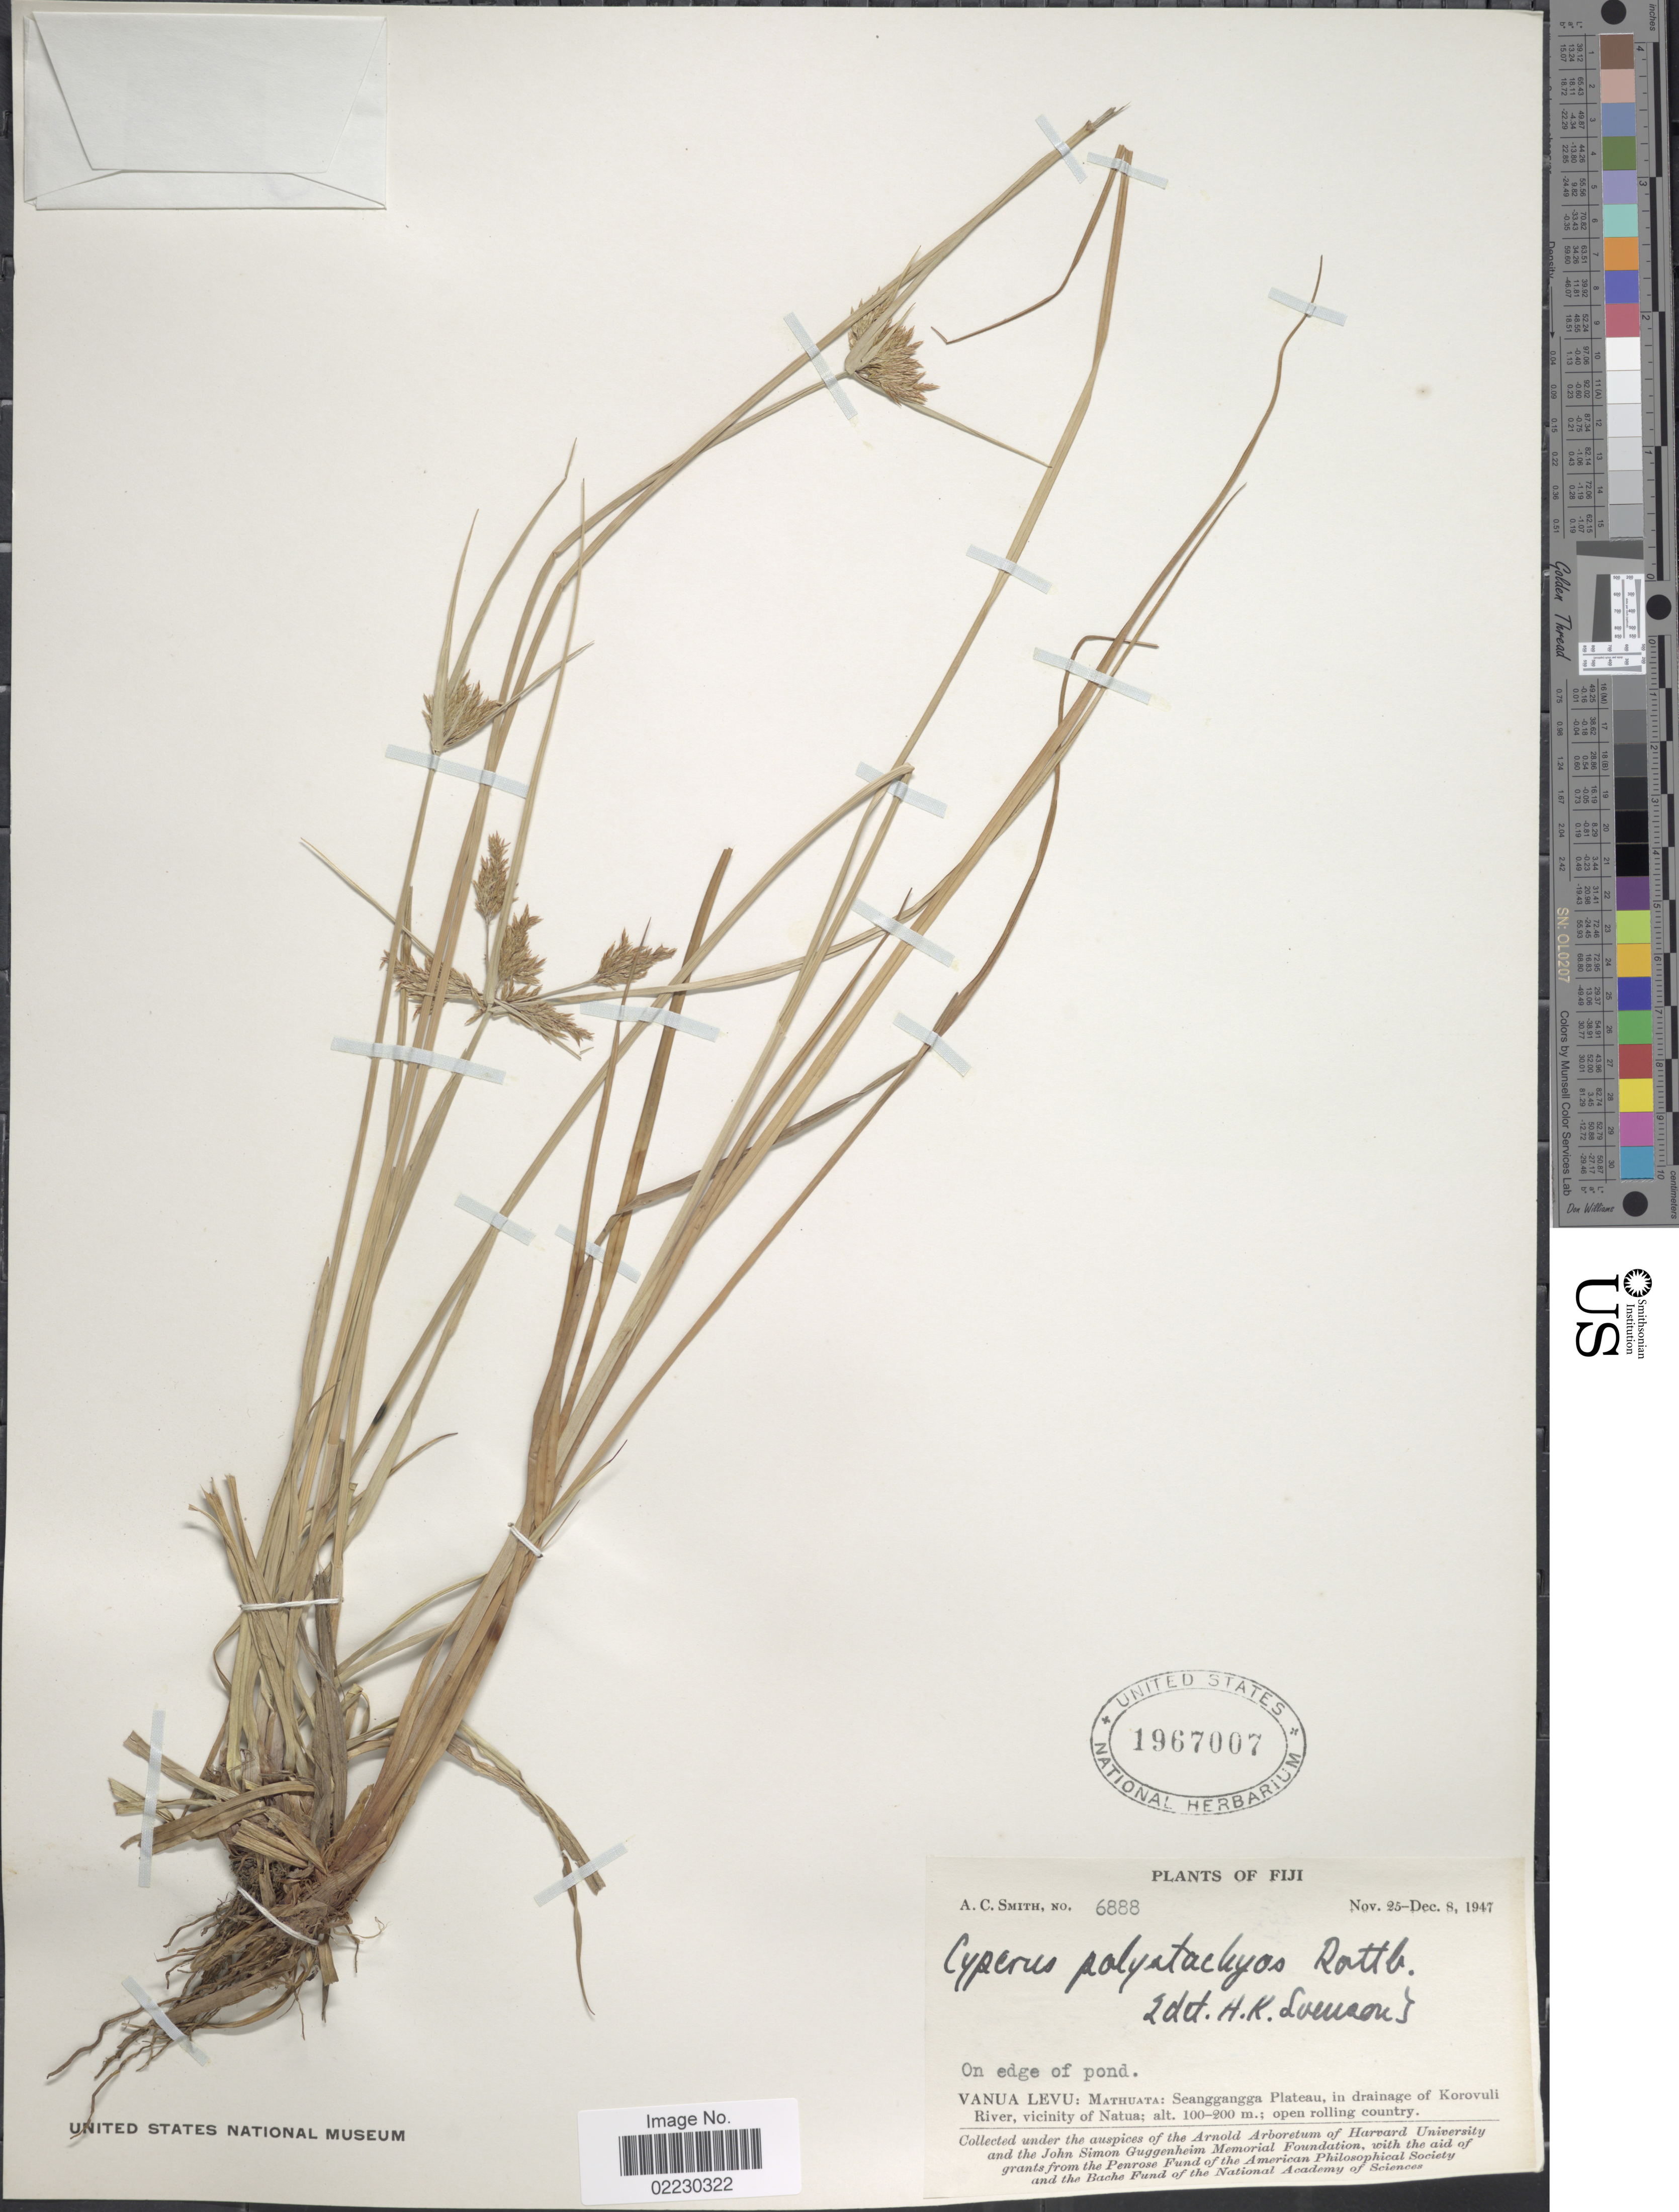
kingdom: Plantae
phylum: Tracheophyta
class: Liliopsida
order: Poales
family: Cyperaceae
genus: Cyperus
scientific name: Cyperus polystachyos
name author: Rottb.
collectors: A. C. Smith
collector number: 6888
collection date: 1947-11-25/1947-12-08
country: Fiji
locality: On edge of pond, Vanua Levu: Mathuata: Seanggangga Plateau, in drainage of Korovuli River, vicinity of Natua; open rolling county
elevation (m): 100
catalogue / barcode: US 1967007